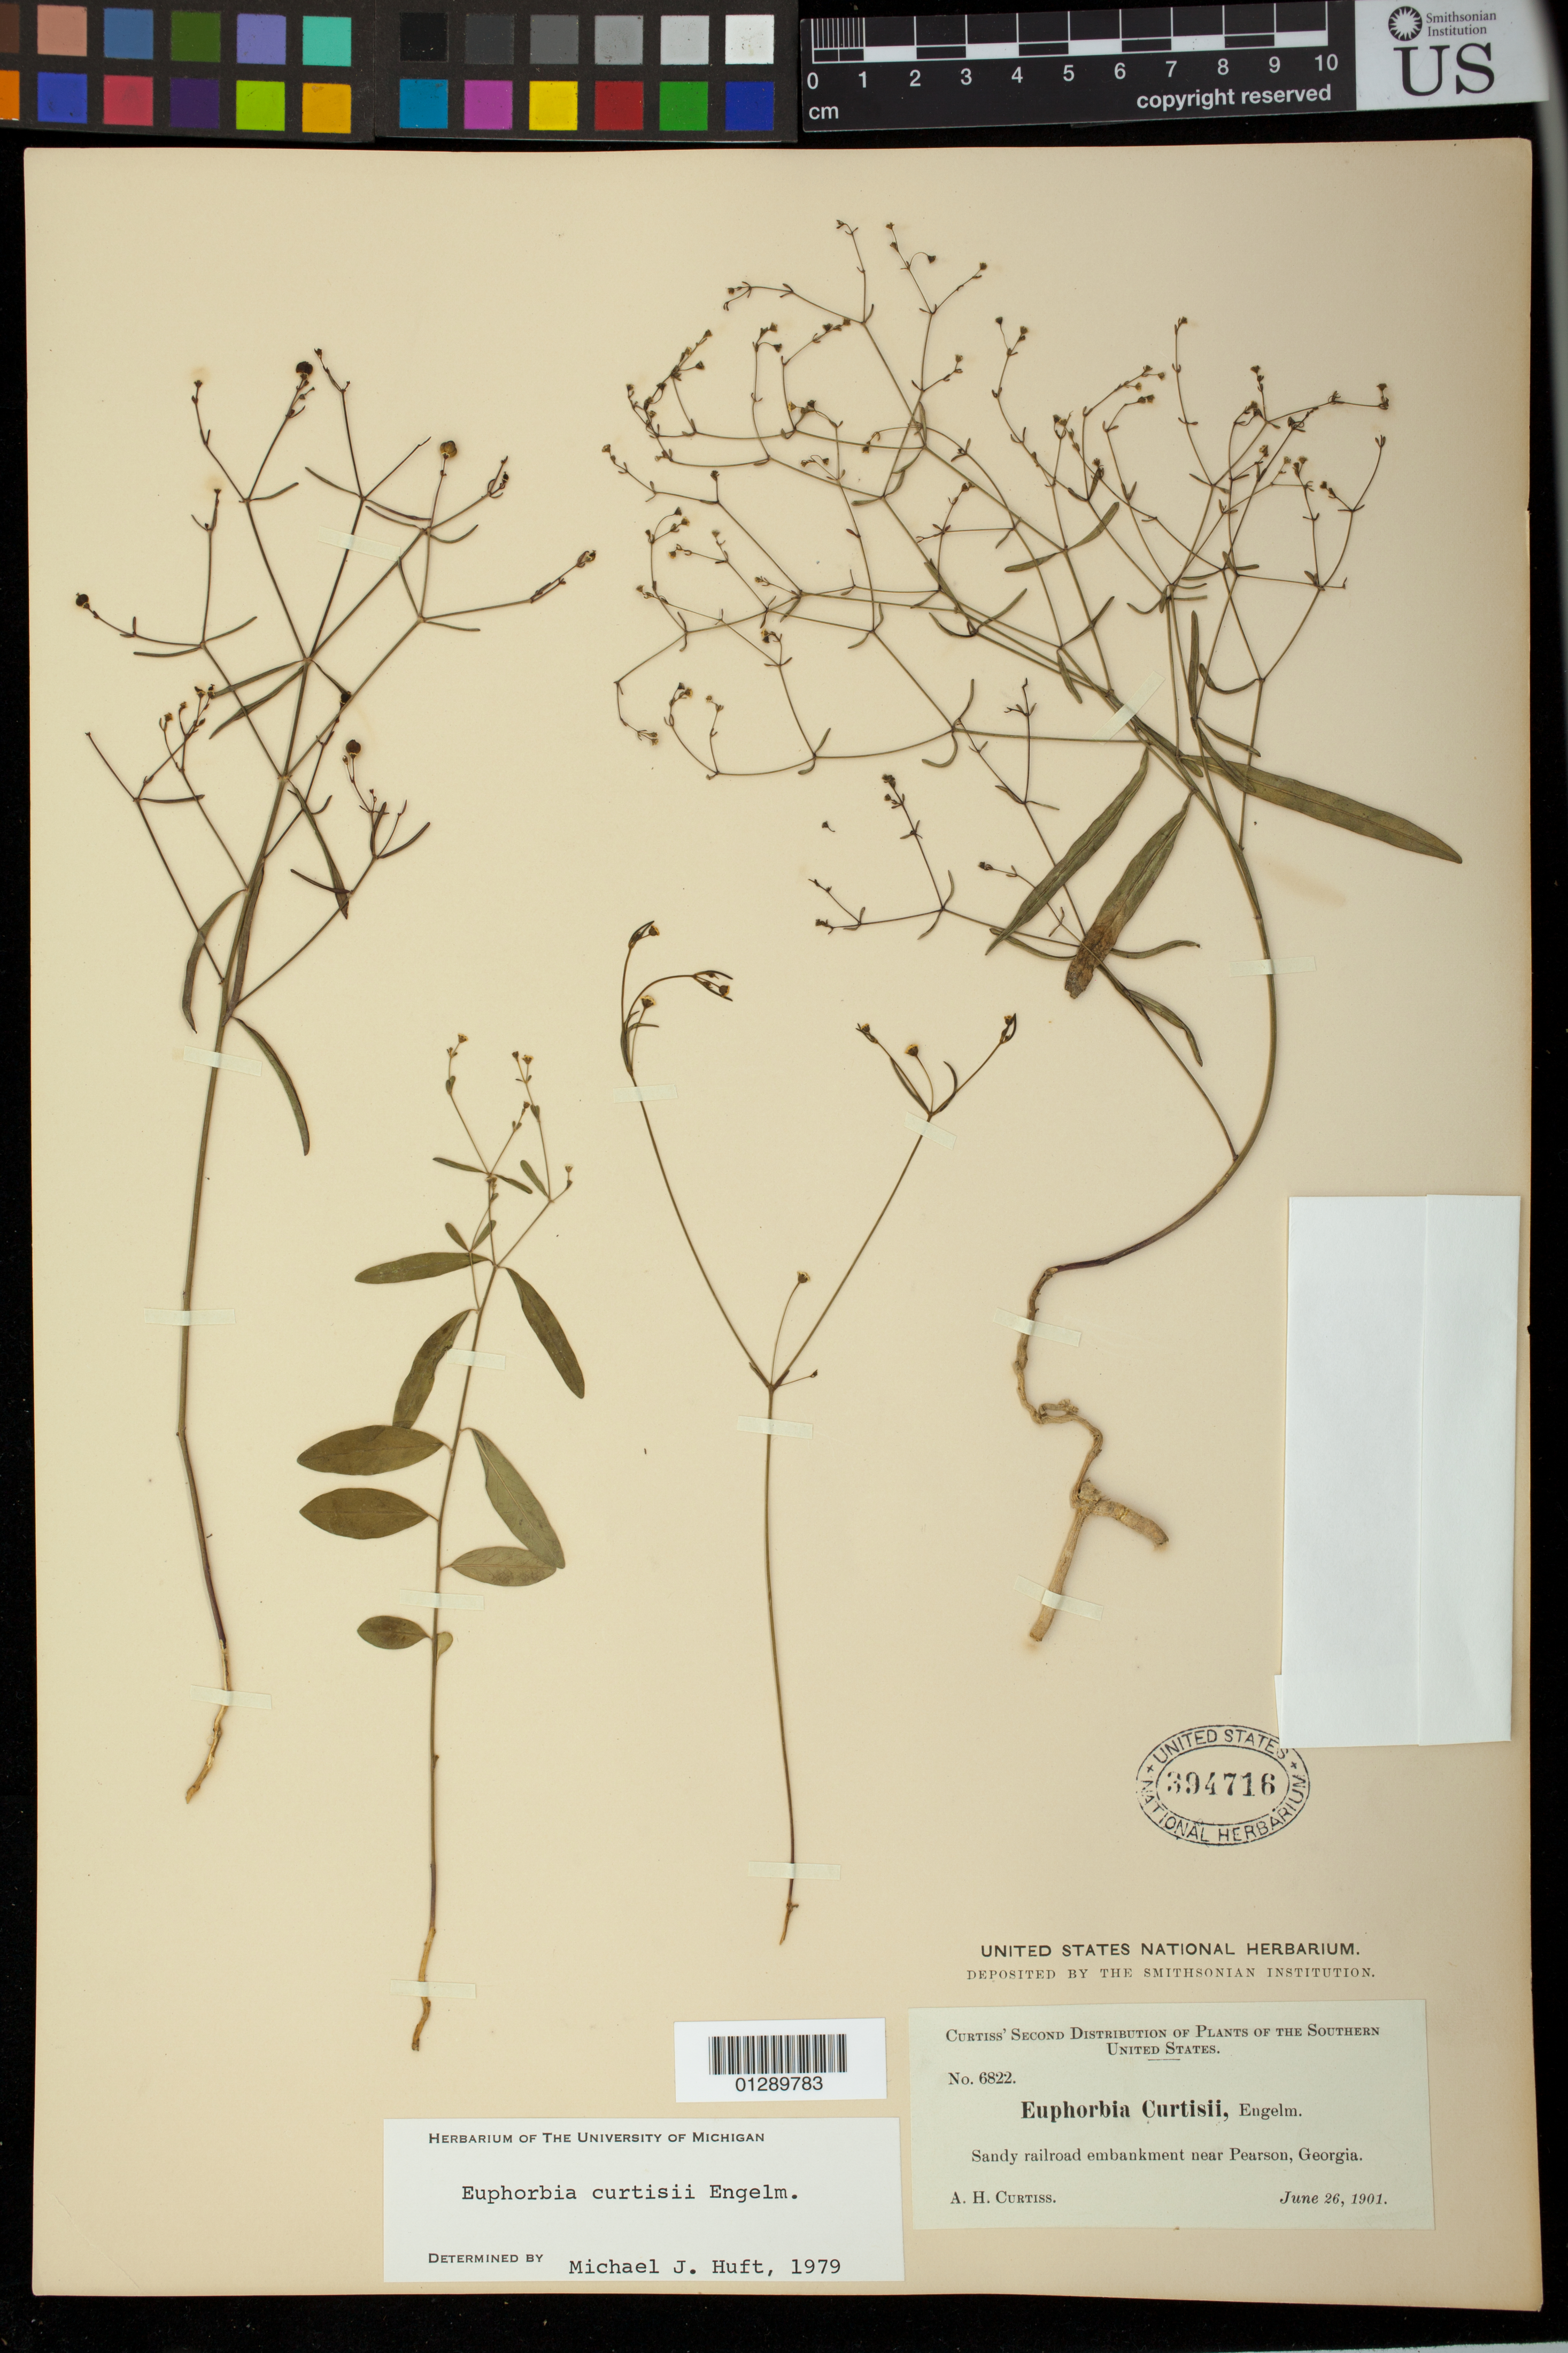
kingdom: Plantae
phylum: Tracheophyta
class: Magnoliopsida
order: Malpighiales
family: Euphorbiaceae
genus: Euphorbia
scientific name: Euphorbia curtisii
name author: Engelm.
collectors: A. H. Curtiss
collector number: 6822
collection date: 1901-06-26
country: United States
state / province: Georgia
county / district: Atkinson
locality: railroad embankment near Pearson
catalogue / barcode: US 394716